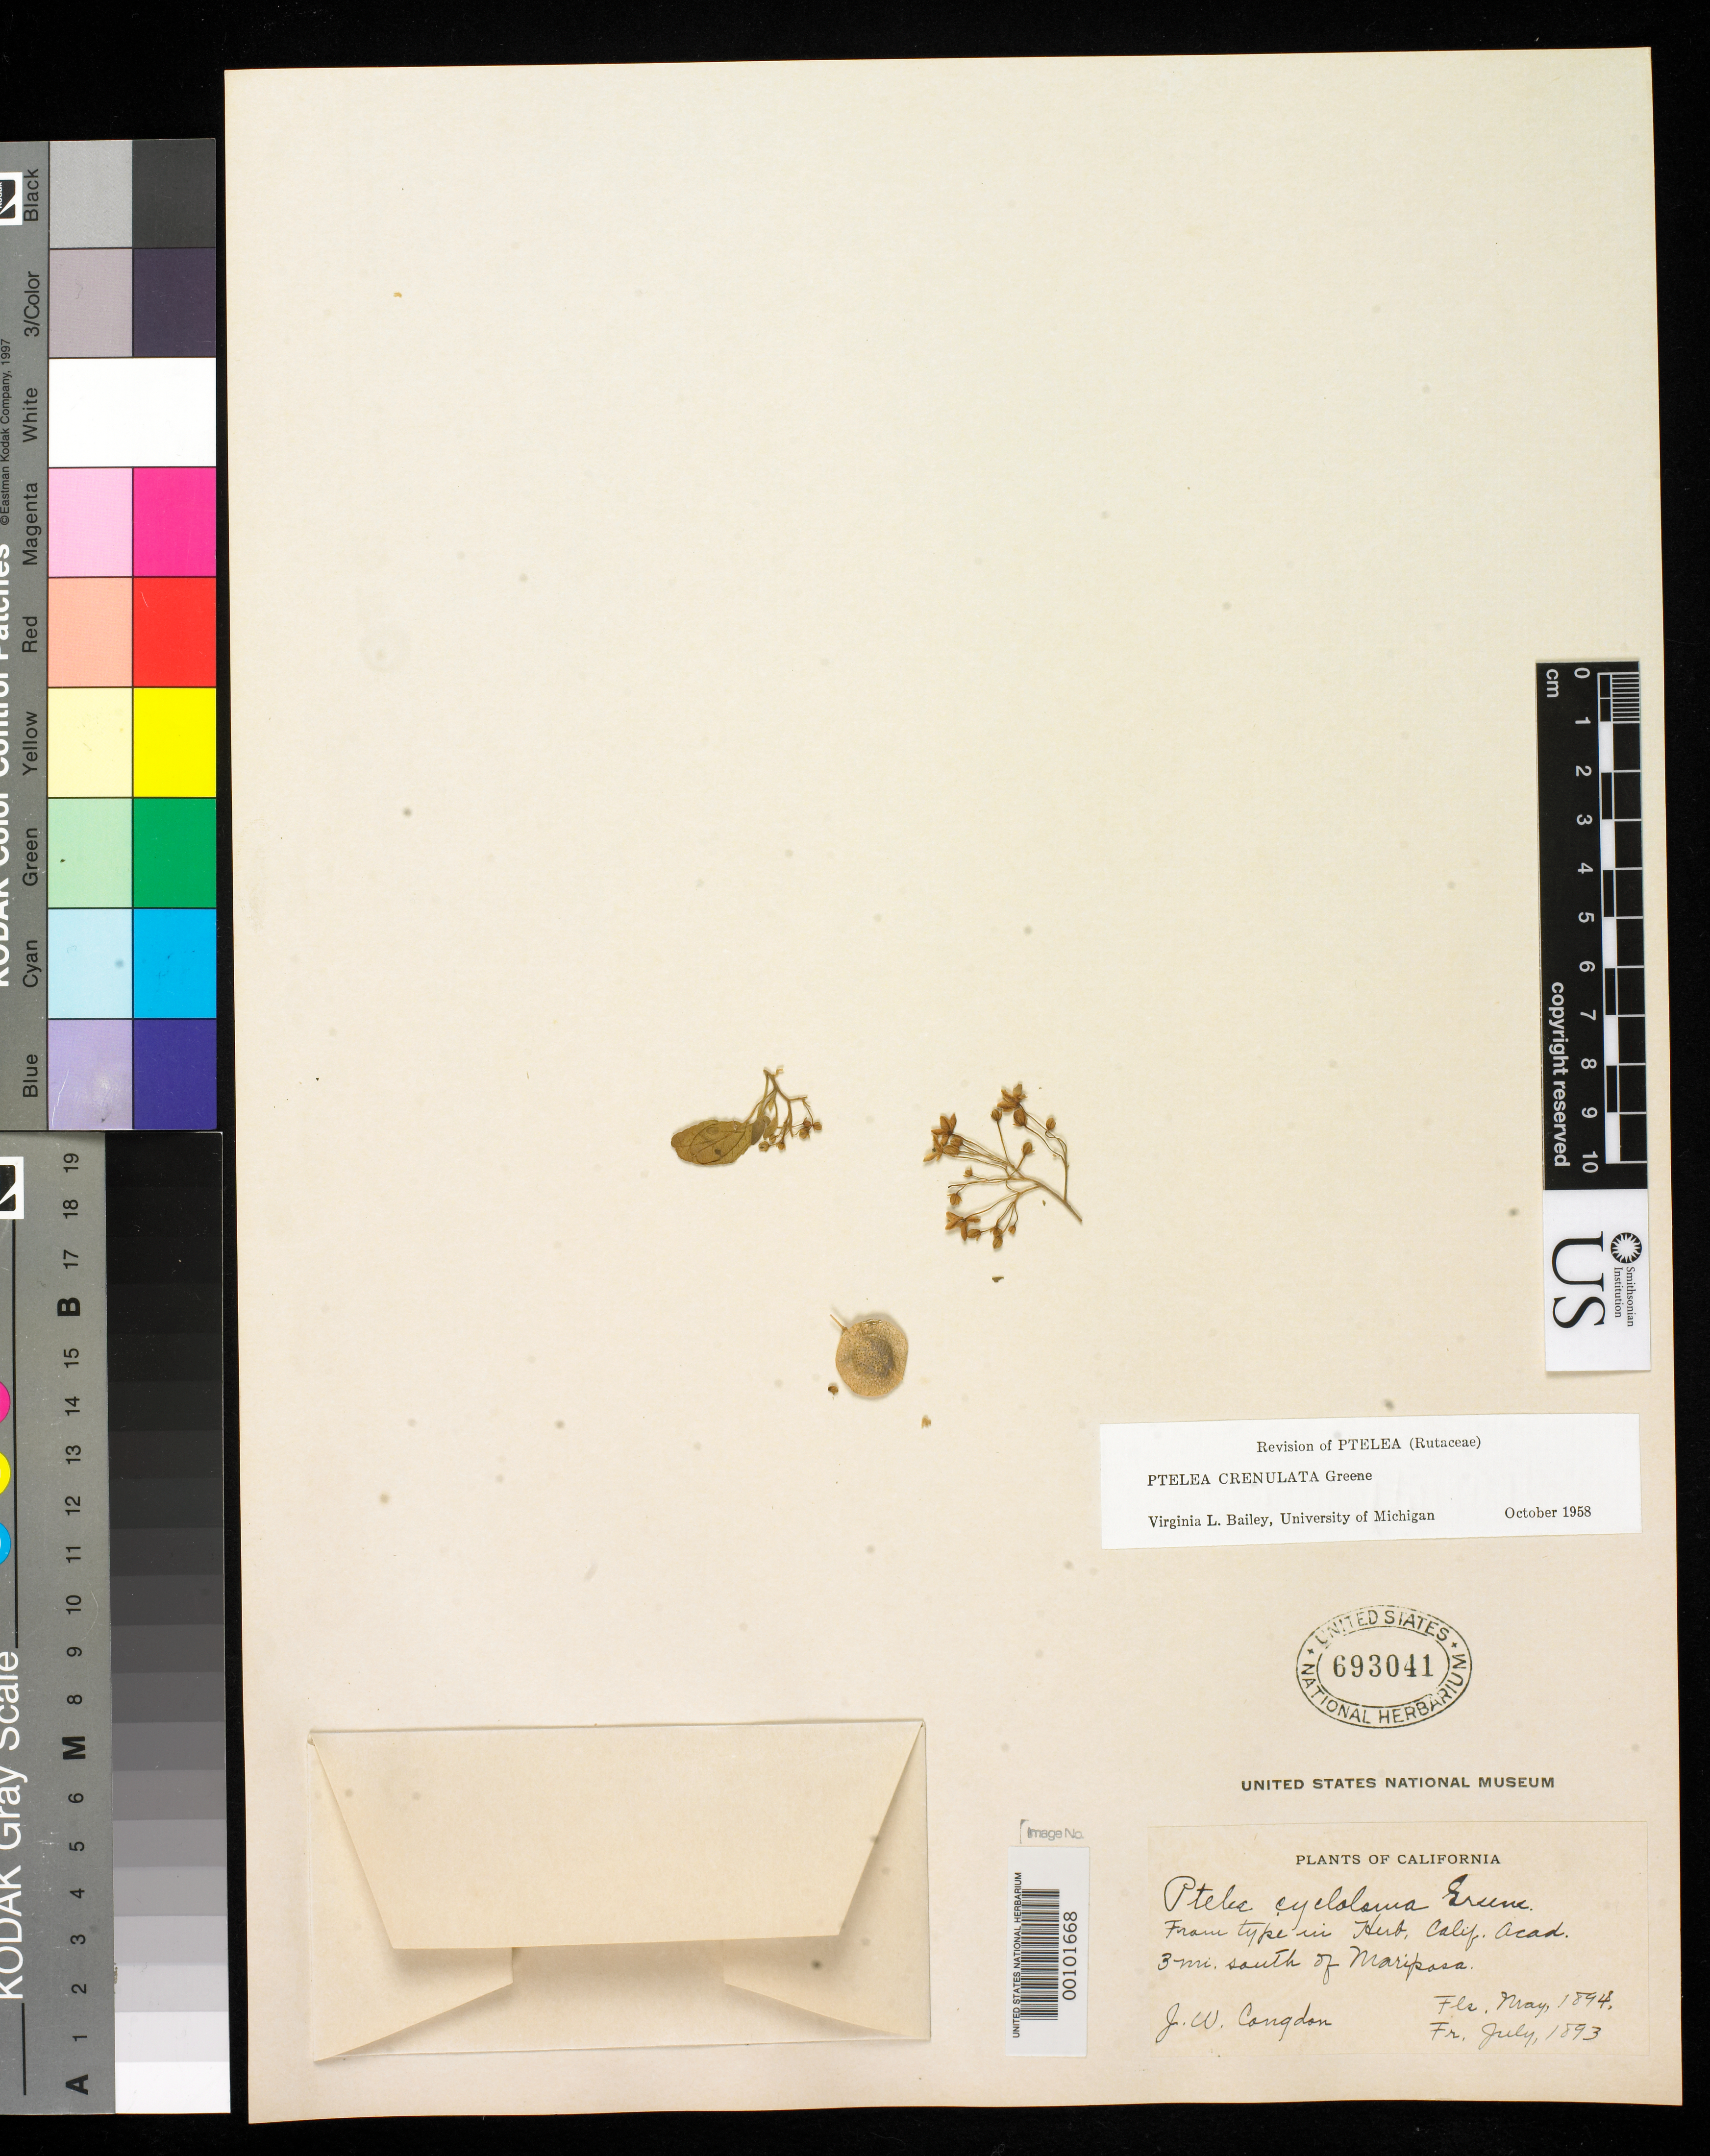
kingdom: Plantae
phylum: Tracheophyta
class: Magnoliopsida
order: Sapindales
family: Rutaceae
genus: Ptelea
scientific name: Ptelea cycloloma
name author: Greene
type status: Type Fragment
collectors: J. W. Congdon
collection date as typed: Jul 1893 or -- May 1894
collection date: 1893-07 or 1894-05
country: United States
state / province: California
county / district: Mariposa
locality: Sierra Nevada Mts. near Mariposa.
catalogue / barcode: US 693041